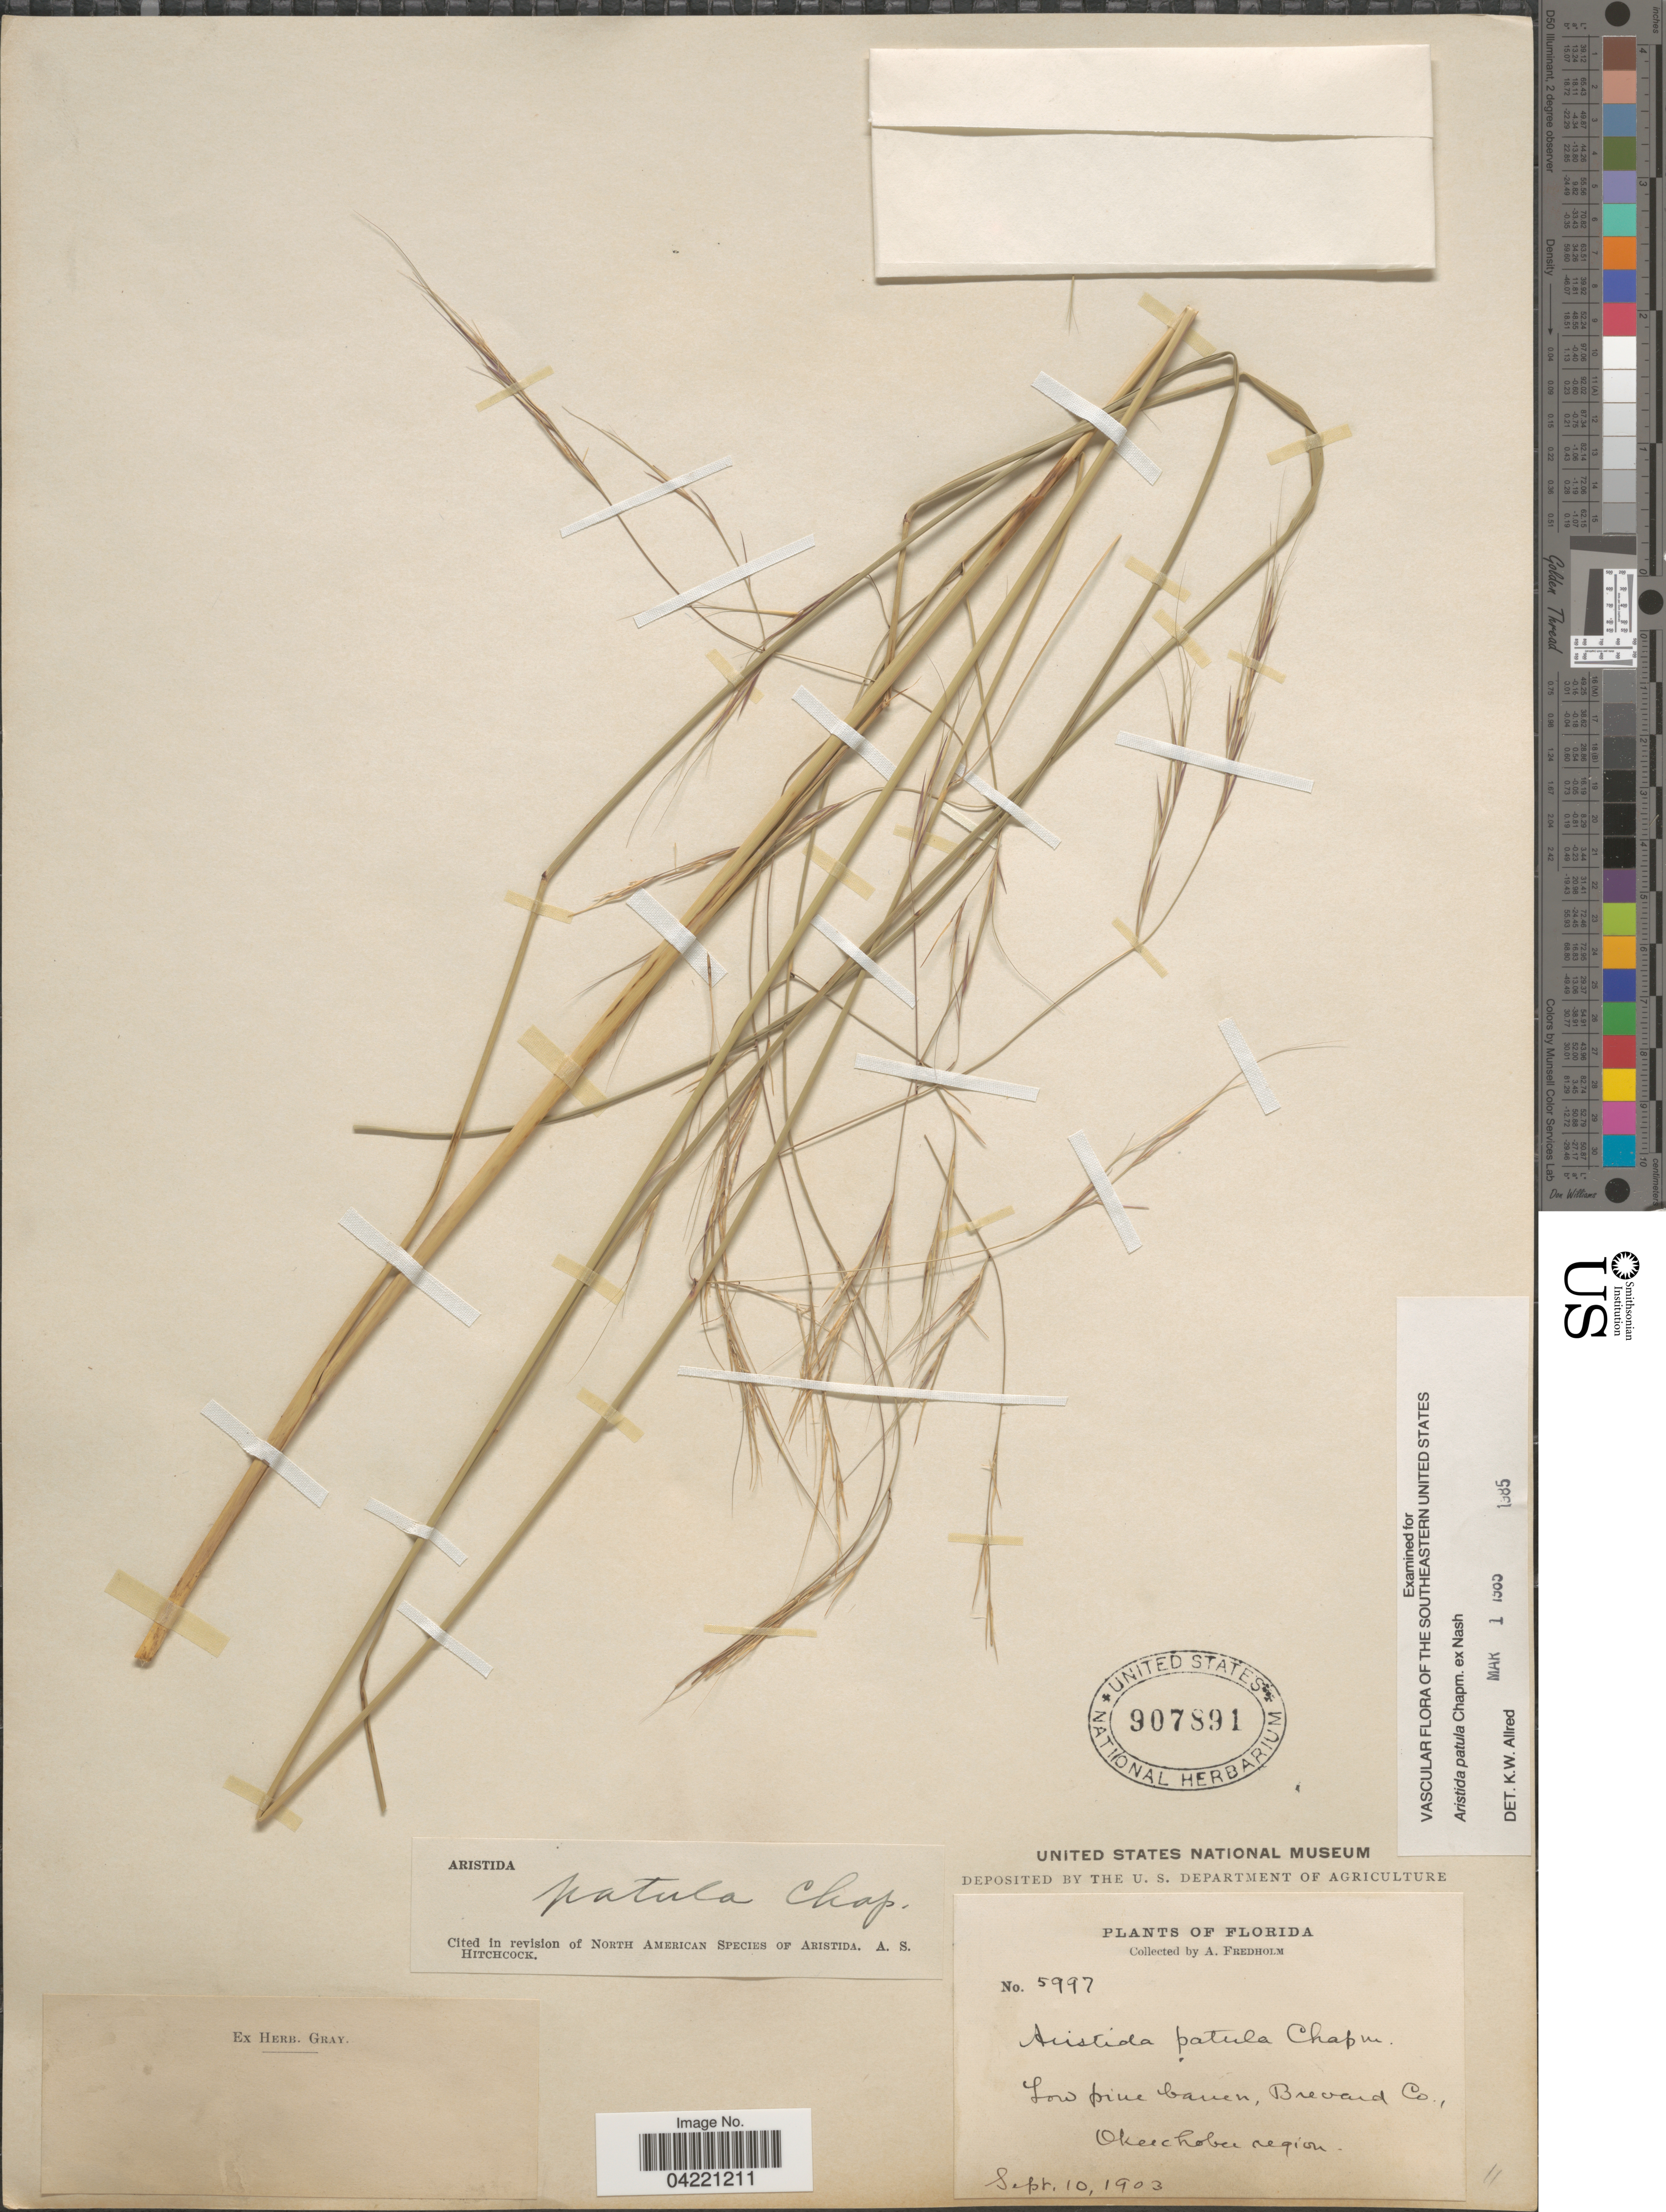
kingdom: Plantae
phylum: Tracheophyta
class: Liliopsida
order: Poales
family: Poaceae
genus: Aristida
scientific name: Aristida patula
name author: Chapm. ex Nash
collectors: A. Fredholm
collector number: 5997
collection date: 1903-09-10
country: United States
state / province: Florida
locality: Brevard Co., Okeechobee region.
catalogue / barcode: US 907891